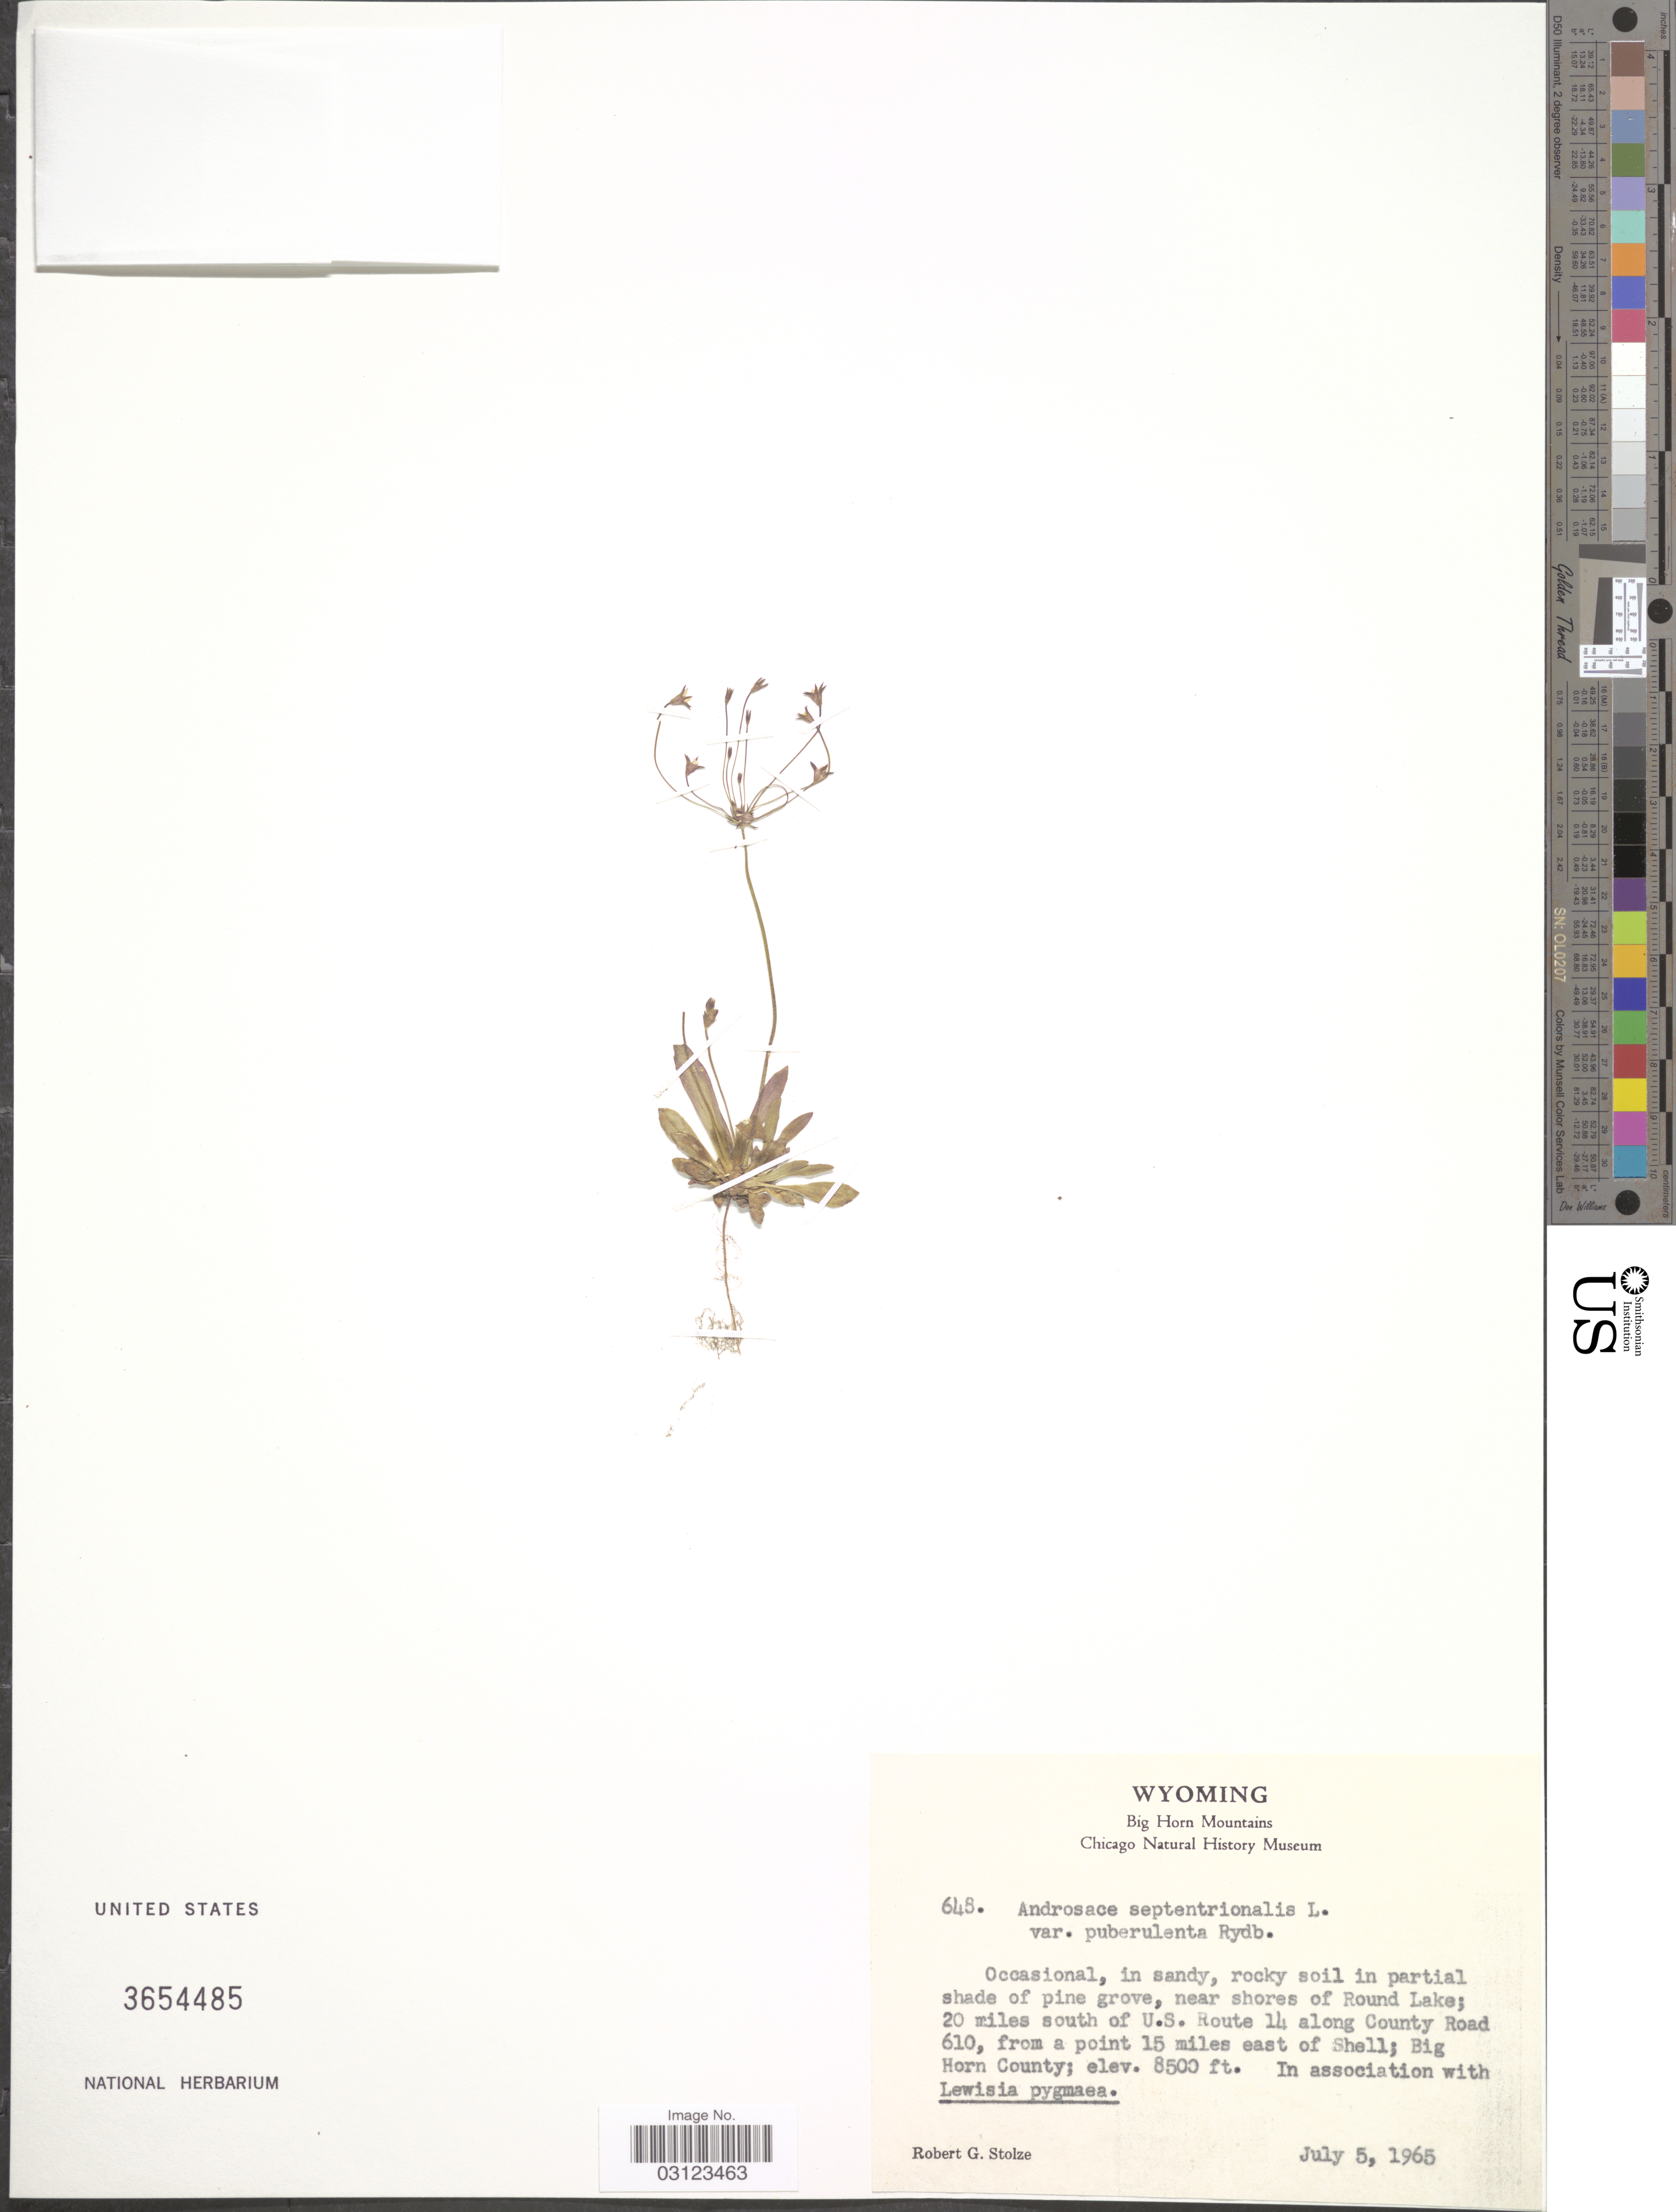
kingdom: Plantae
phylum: Tracheophyta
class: Magnoliopsida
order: Ericales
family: Primulaceae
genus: Androsace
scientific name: Androsace septentrionalis var. puberulenta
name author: (Rydb.) R. Knuth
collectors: R. G. Stolze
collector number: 648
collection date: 1965-07-05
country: United States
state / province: Wyoming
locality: Near shores of Round Lake; 20 miles south of U.S. Route 14 along County Road 610, from a point 15 miles east of Shell, Big Horn County.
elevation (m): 2591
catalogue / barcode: US 3654485